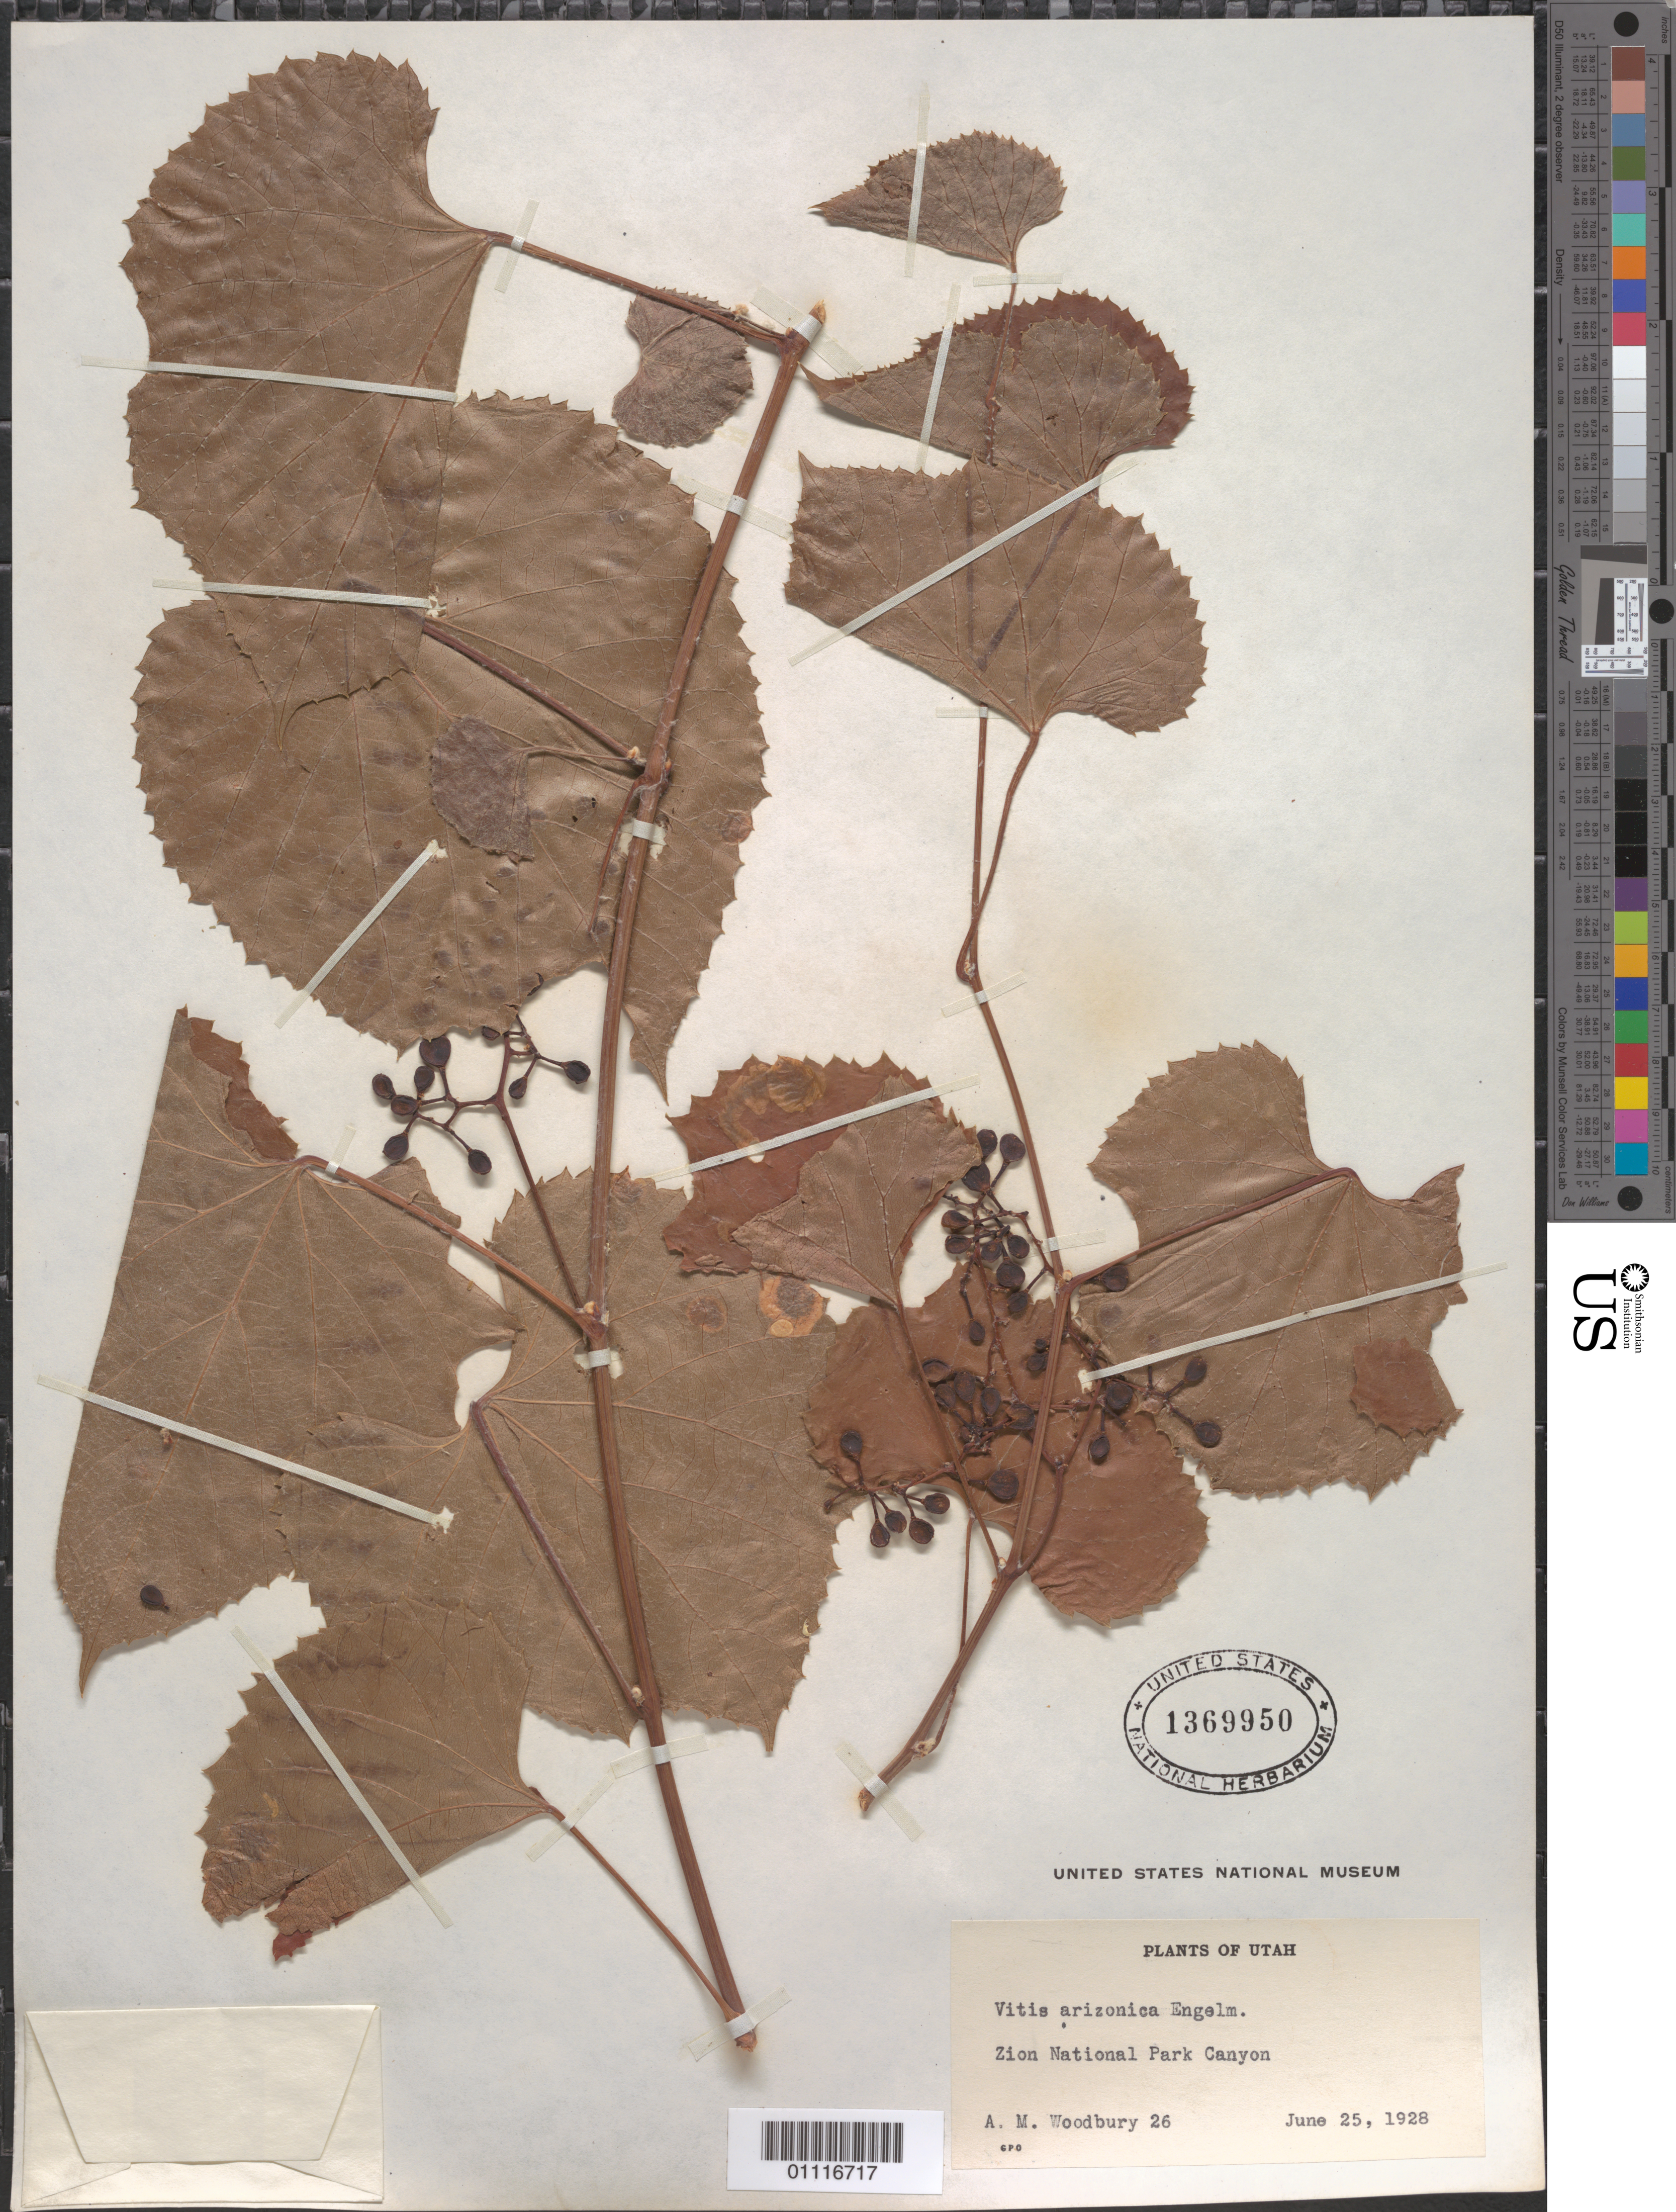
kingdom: Plantae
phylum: Tracheophyta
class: Magnoliopsida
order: Vitales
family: Vitaceae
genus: Vitis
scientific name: Vitis arizonica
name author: Engelm.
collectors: A. M. Woodbury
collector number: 26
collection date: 1928-06-25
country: United States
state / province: Utah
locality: Zion National Park Canyon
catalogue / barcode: US 1369950